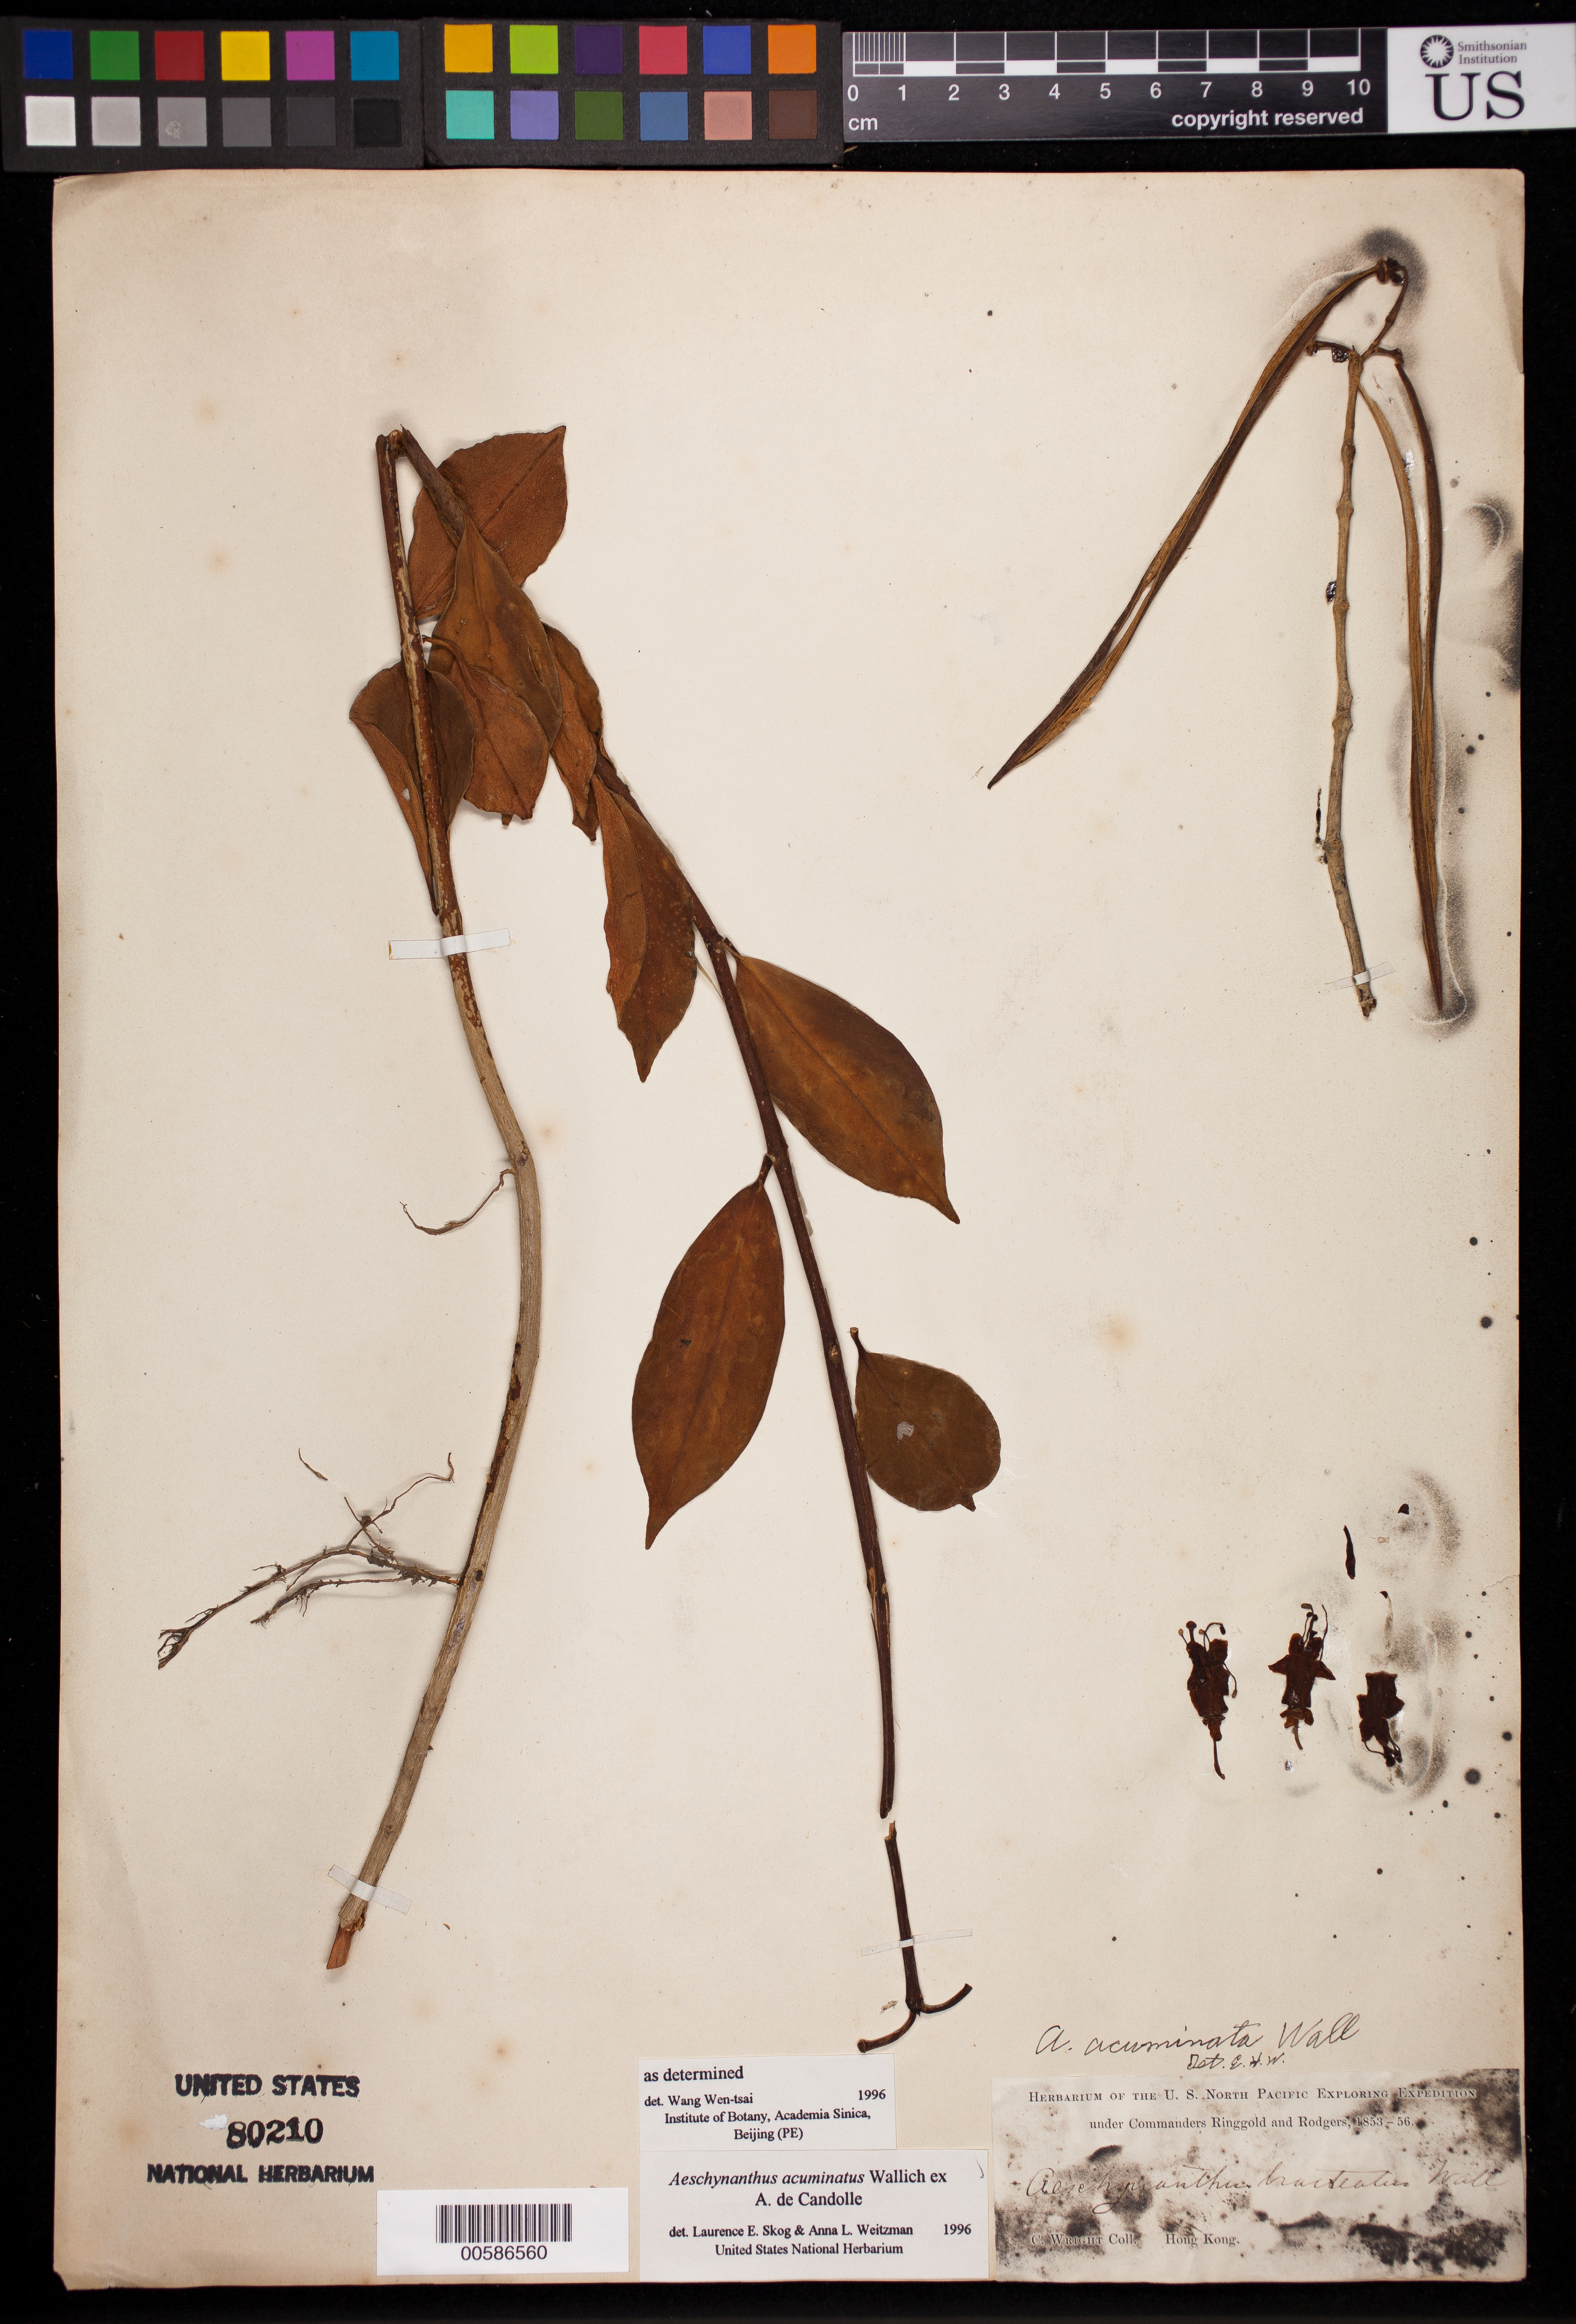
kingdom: Plantae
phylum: Tracheophyta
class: Magnoliopsida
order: Lamiales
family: Gesneriaceae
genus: Aeschynanthus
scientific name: Aeschynanthus acuminatus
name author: Wall. ex A. DC.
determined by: Weitzman, A. L.; Skog, L. E.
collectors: C. Wright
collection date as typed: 1853-56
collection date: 1853/1856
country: China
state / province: Hong Kong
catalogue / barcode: US 80210